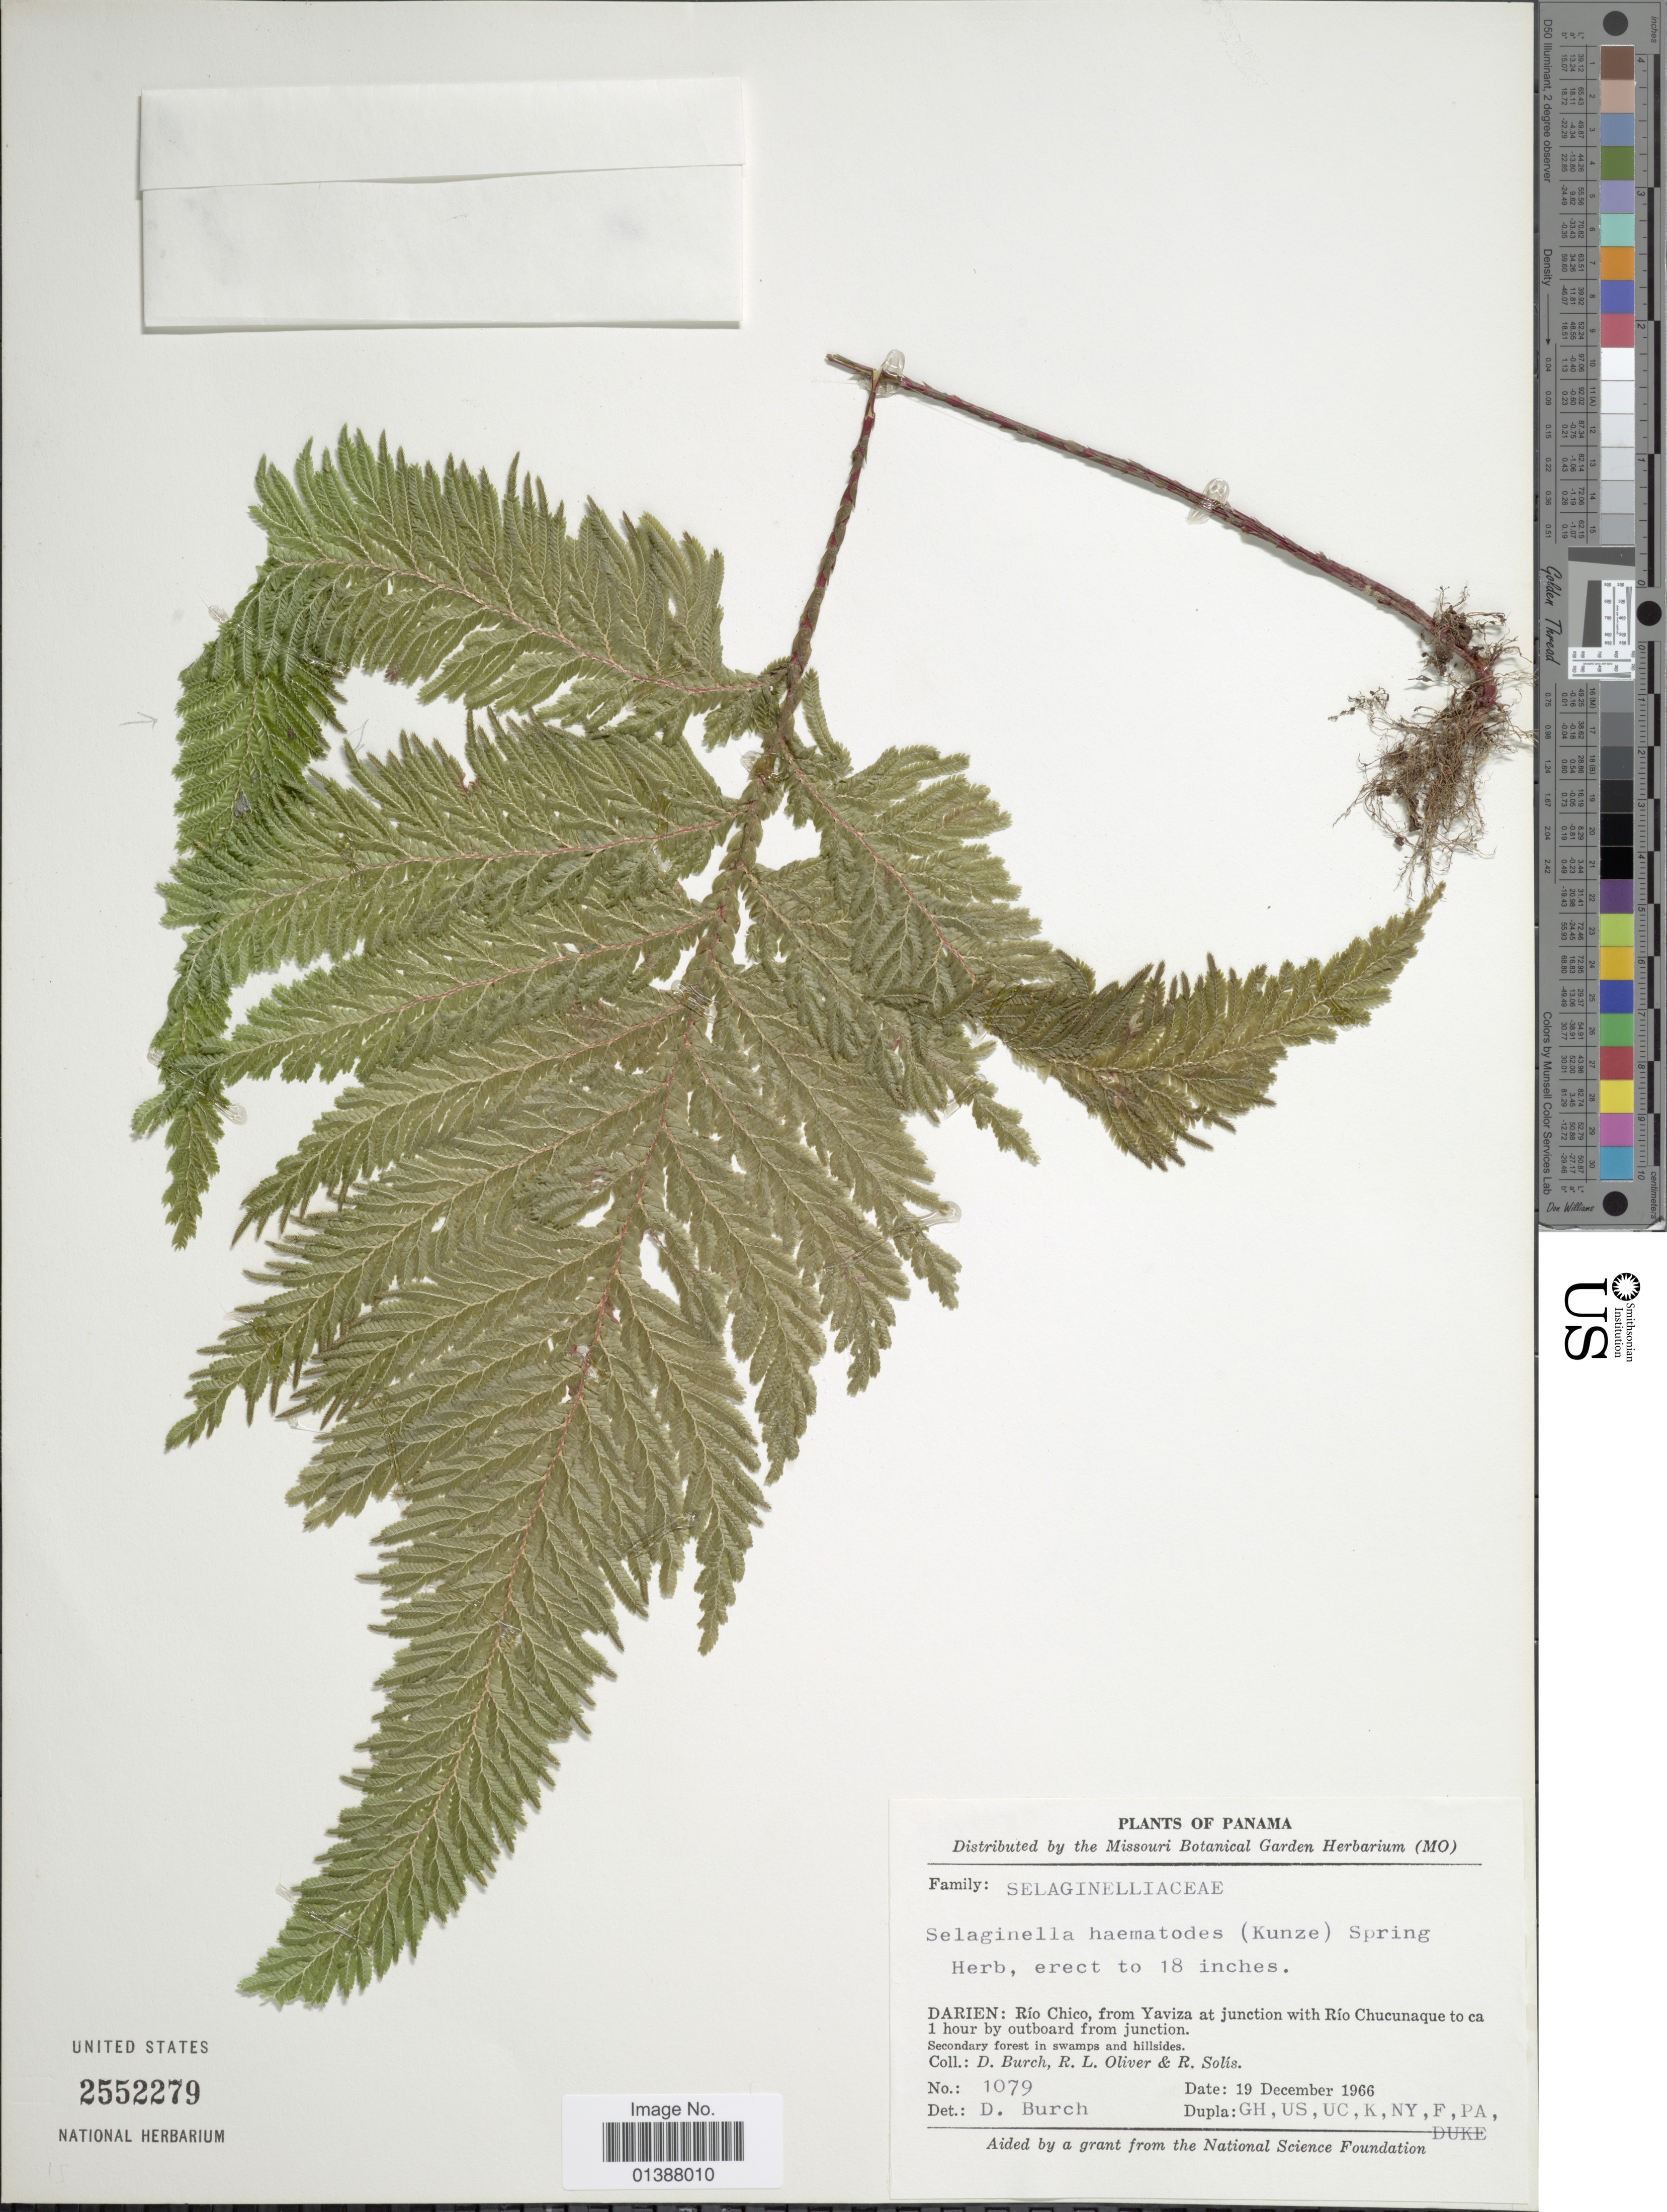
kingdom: Plantae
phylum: Tracheophyta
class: Lycopodiopsida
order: Selaginellales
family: Selaginellaceae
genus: Selaginella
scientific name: Selaginella haematodes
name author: (Kunze) Spring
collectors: D. Burch, R. Oliver & R. Solis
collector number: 1079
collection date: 1966-12-19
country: Panama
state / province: Darién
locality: Río Chico, from Yaviza at junction with Río Chuchunaque to ca 1 hour by outboard from junction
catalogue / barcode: US 2552279